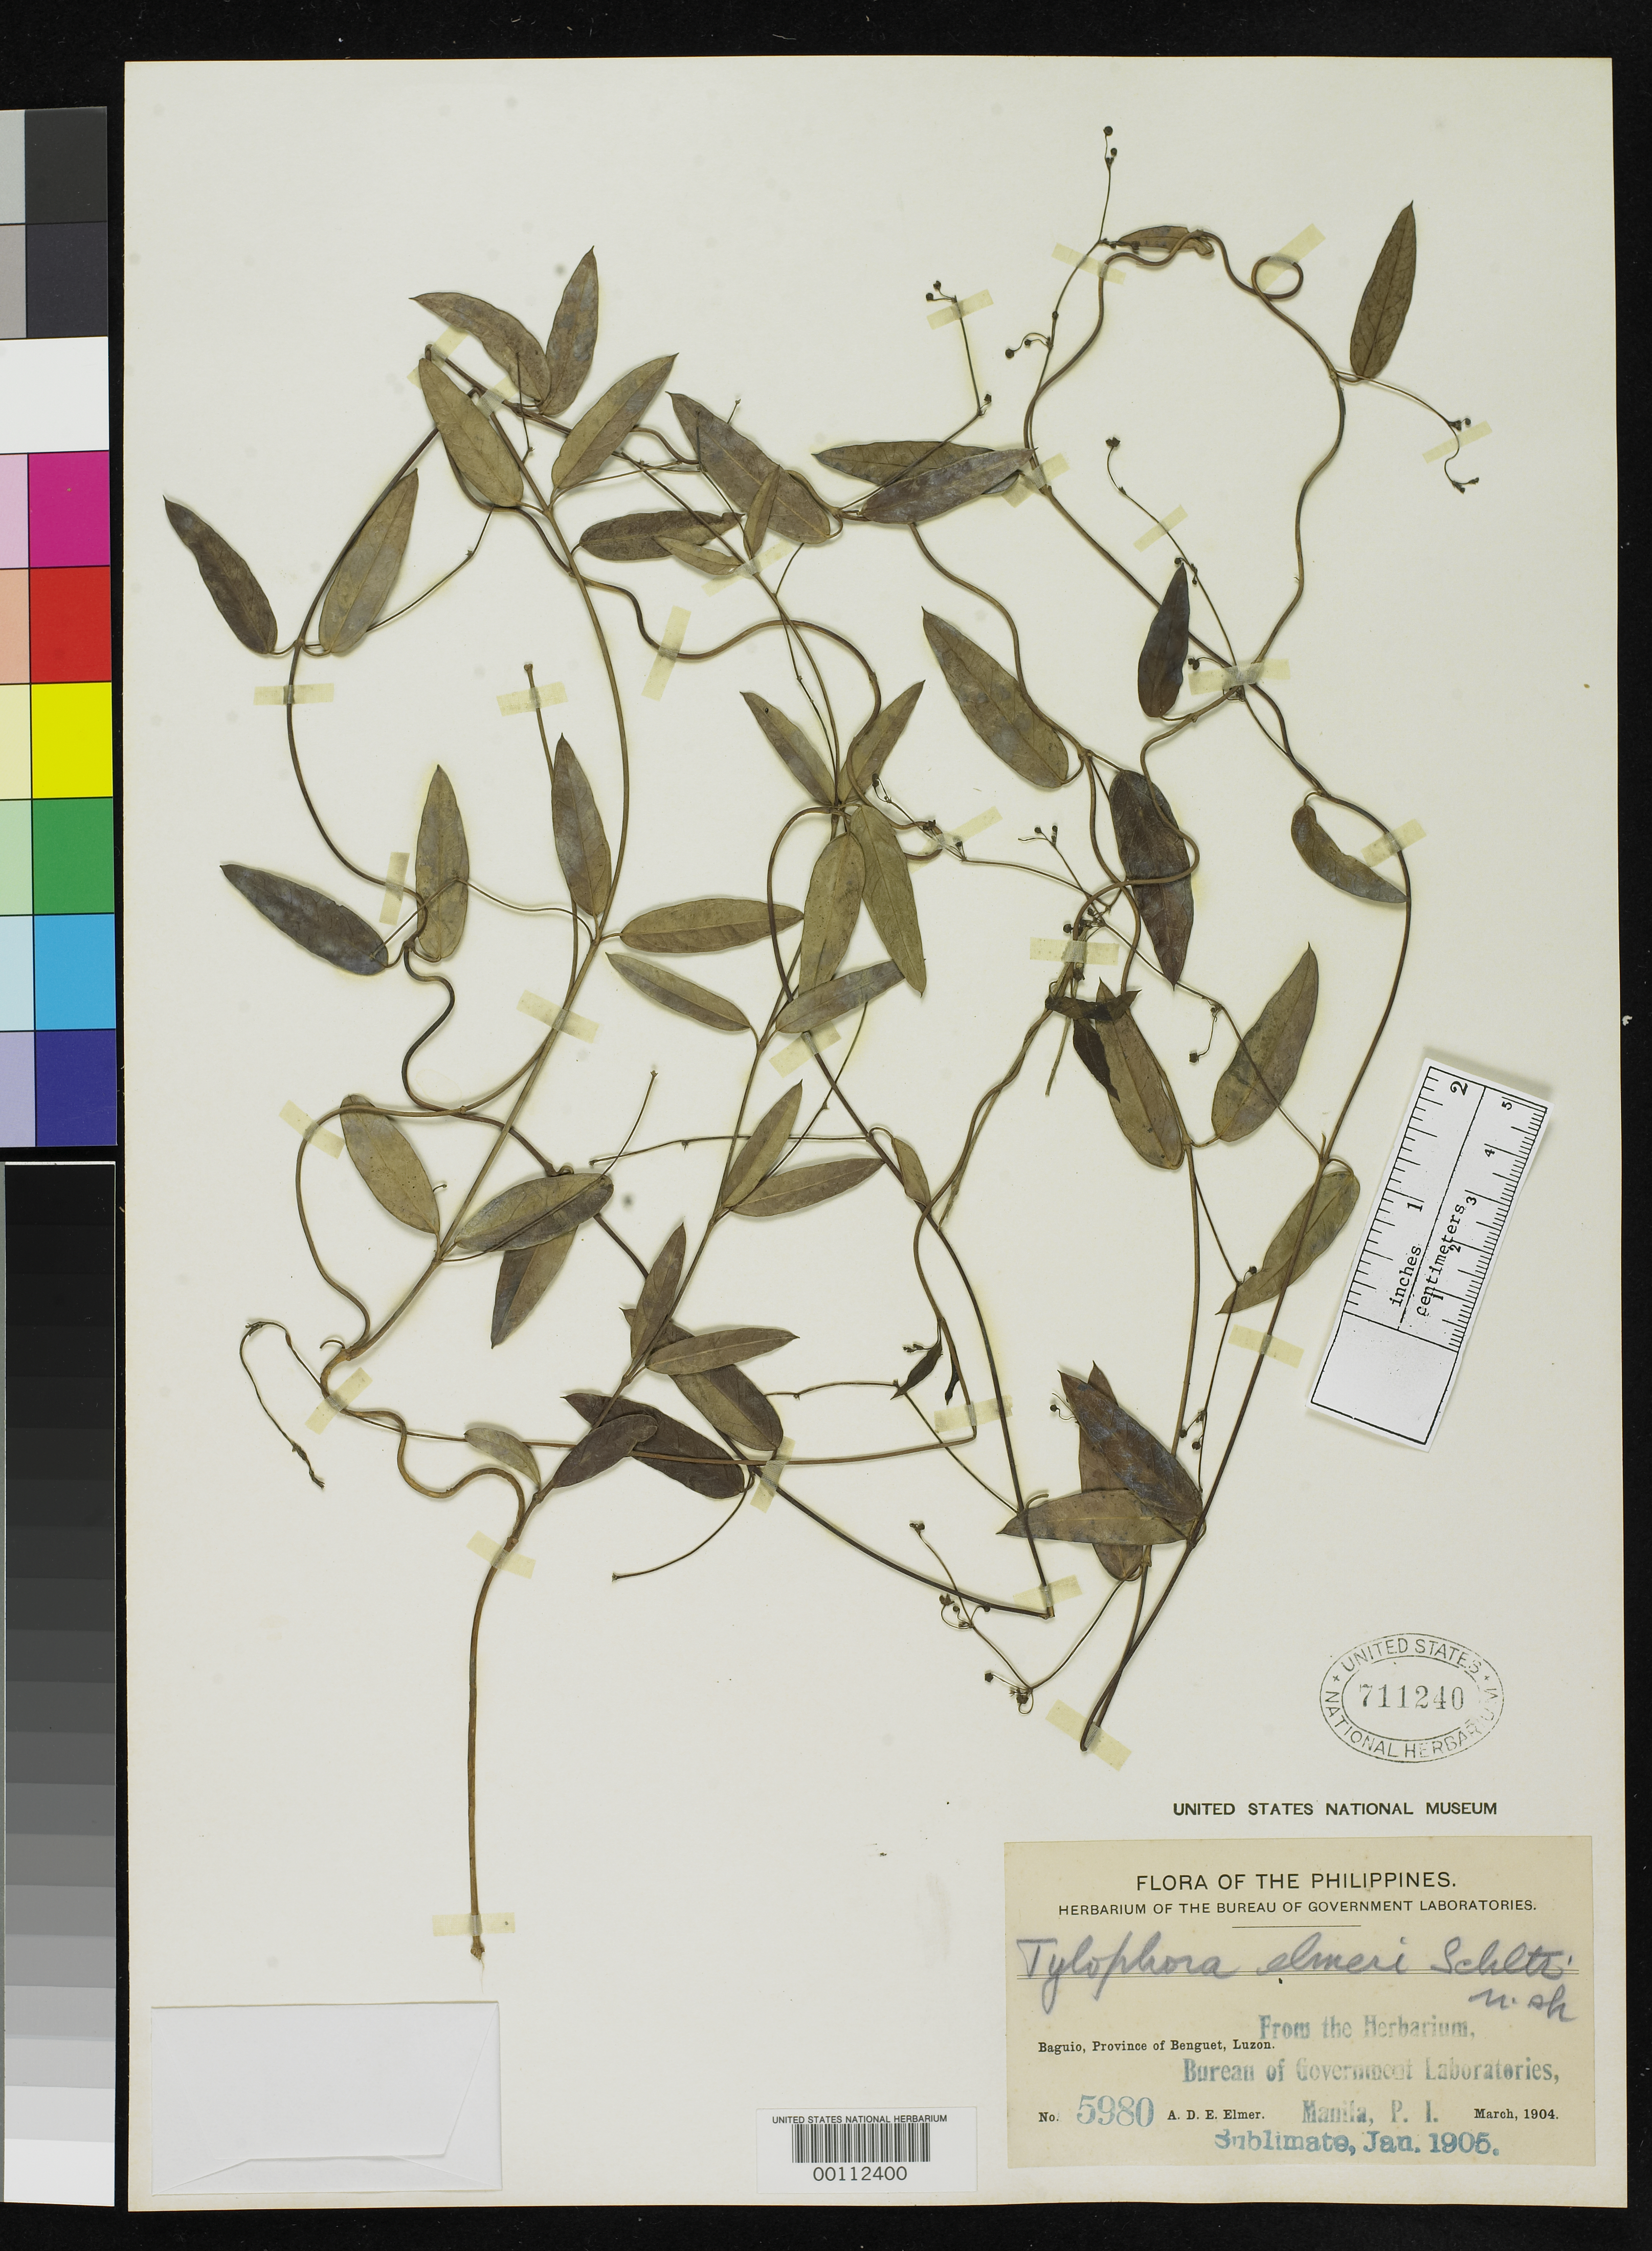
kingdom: Plantae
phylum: Tracheophyta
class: Magnoliopsida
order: Gentianales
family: Apocynaceae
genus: Tylophora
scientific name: Tylophora elmeri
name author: Schltr.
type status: Isotype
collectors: A. D. E. Elmer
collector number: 5980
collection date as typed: Mar 1904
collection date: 1904-03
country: Philippines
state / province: Cordillera (Administrative Region)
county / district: Benguet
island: Luzon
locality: Baguio.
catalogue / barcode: US 711240